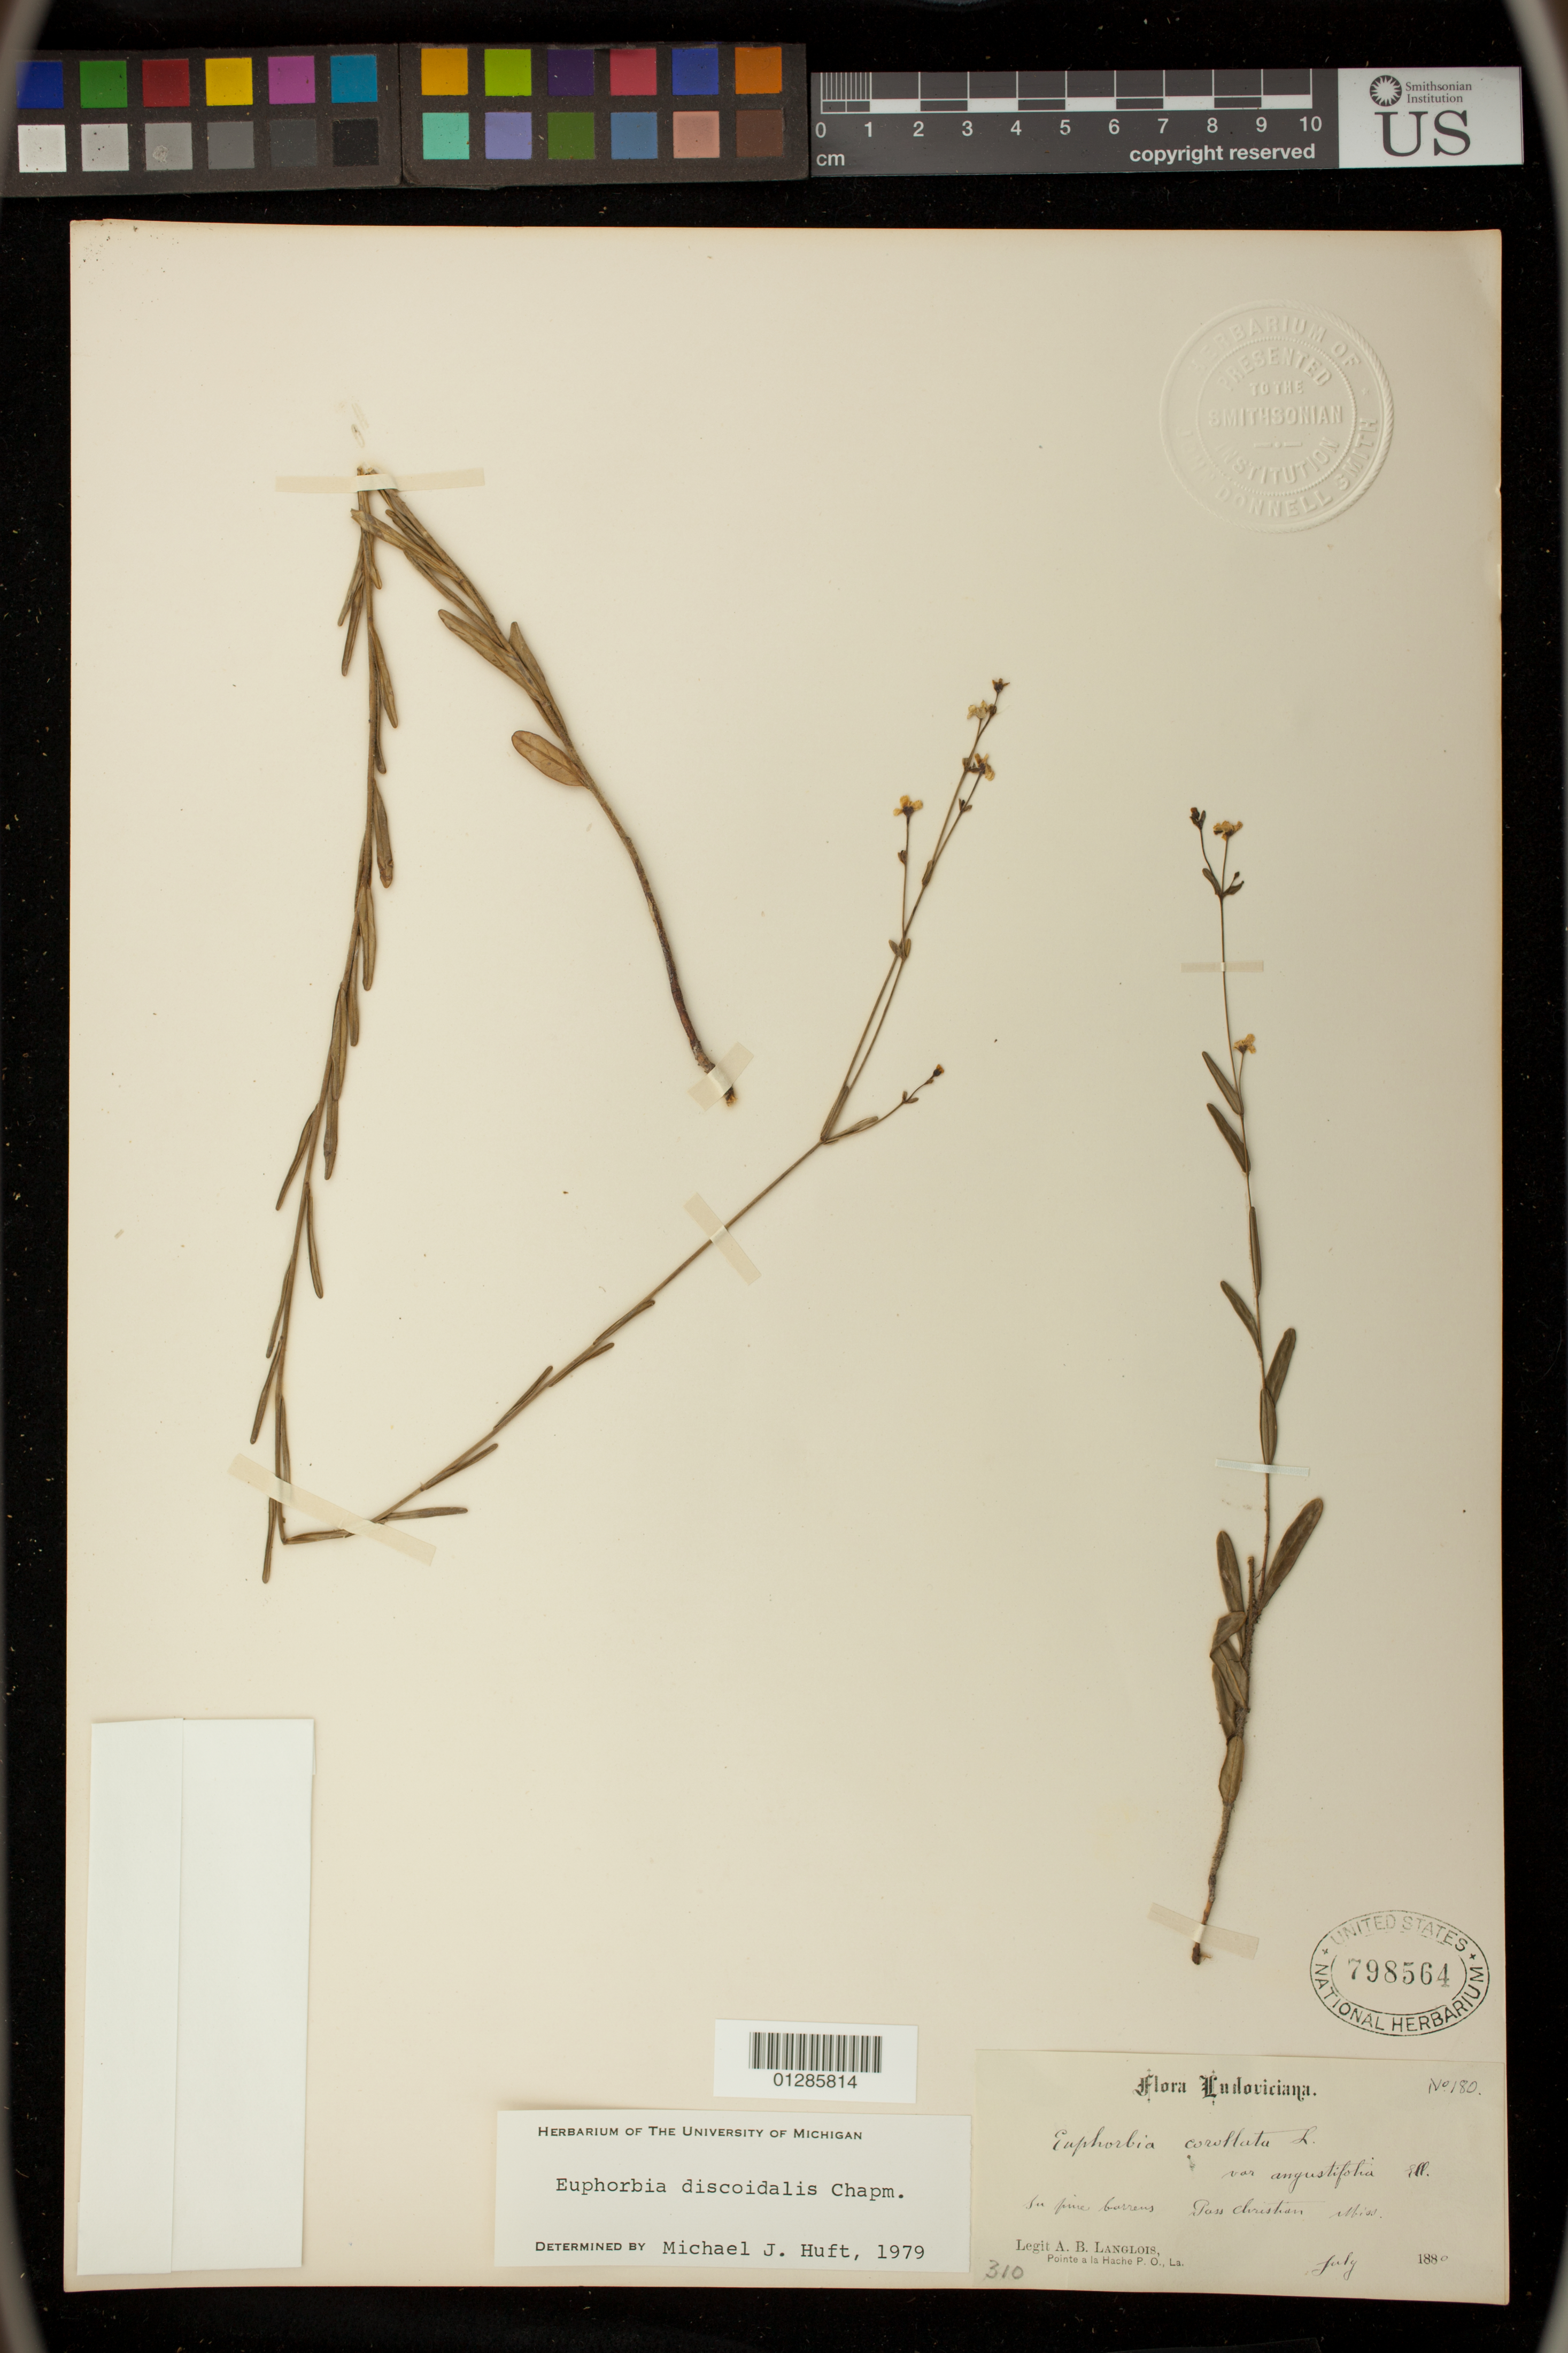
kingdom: Plantae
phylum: Tracheophyta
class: Magnoliopsida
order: Malpighiales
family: Euphorbiaceae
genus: Euphorbia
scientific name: Euphorbia discoidalis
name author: Chapm.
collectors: A. B. Langlois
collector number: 180/310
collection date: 1880-07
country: United States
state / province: Mississippi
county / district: Harrison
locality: Pass Christian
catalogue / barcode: US 798564